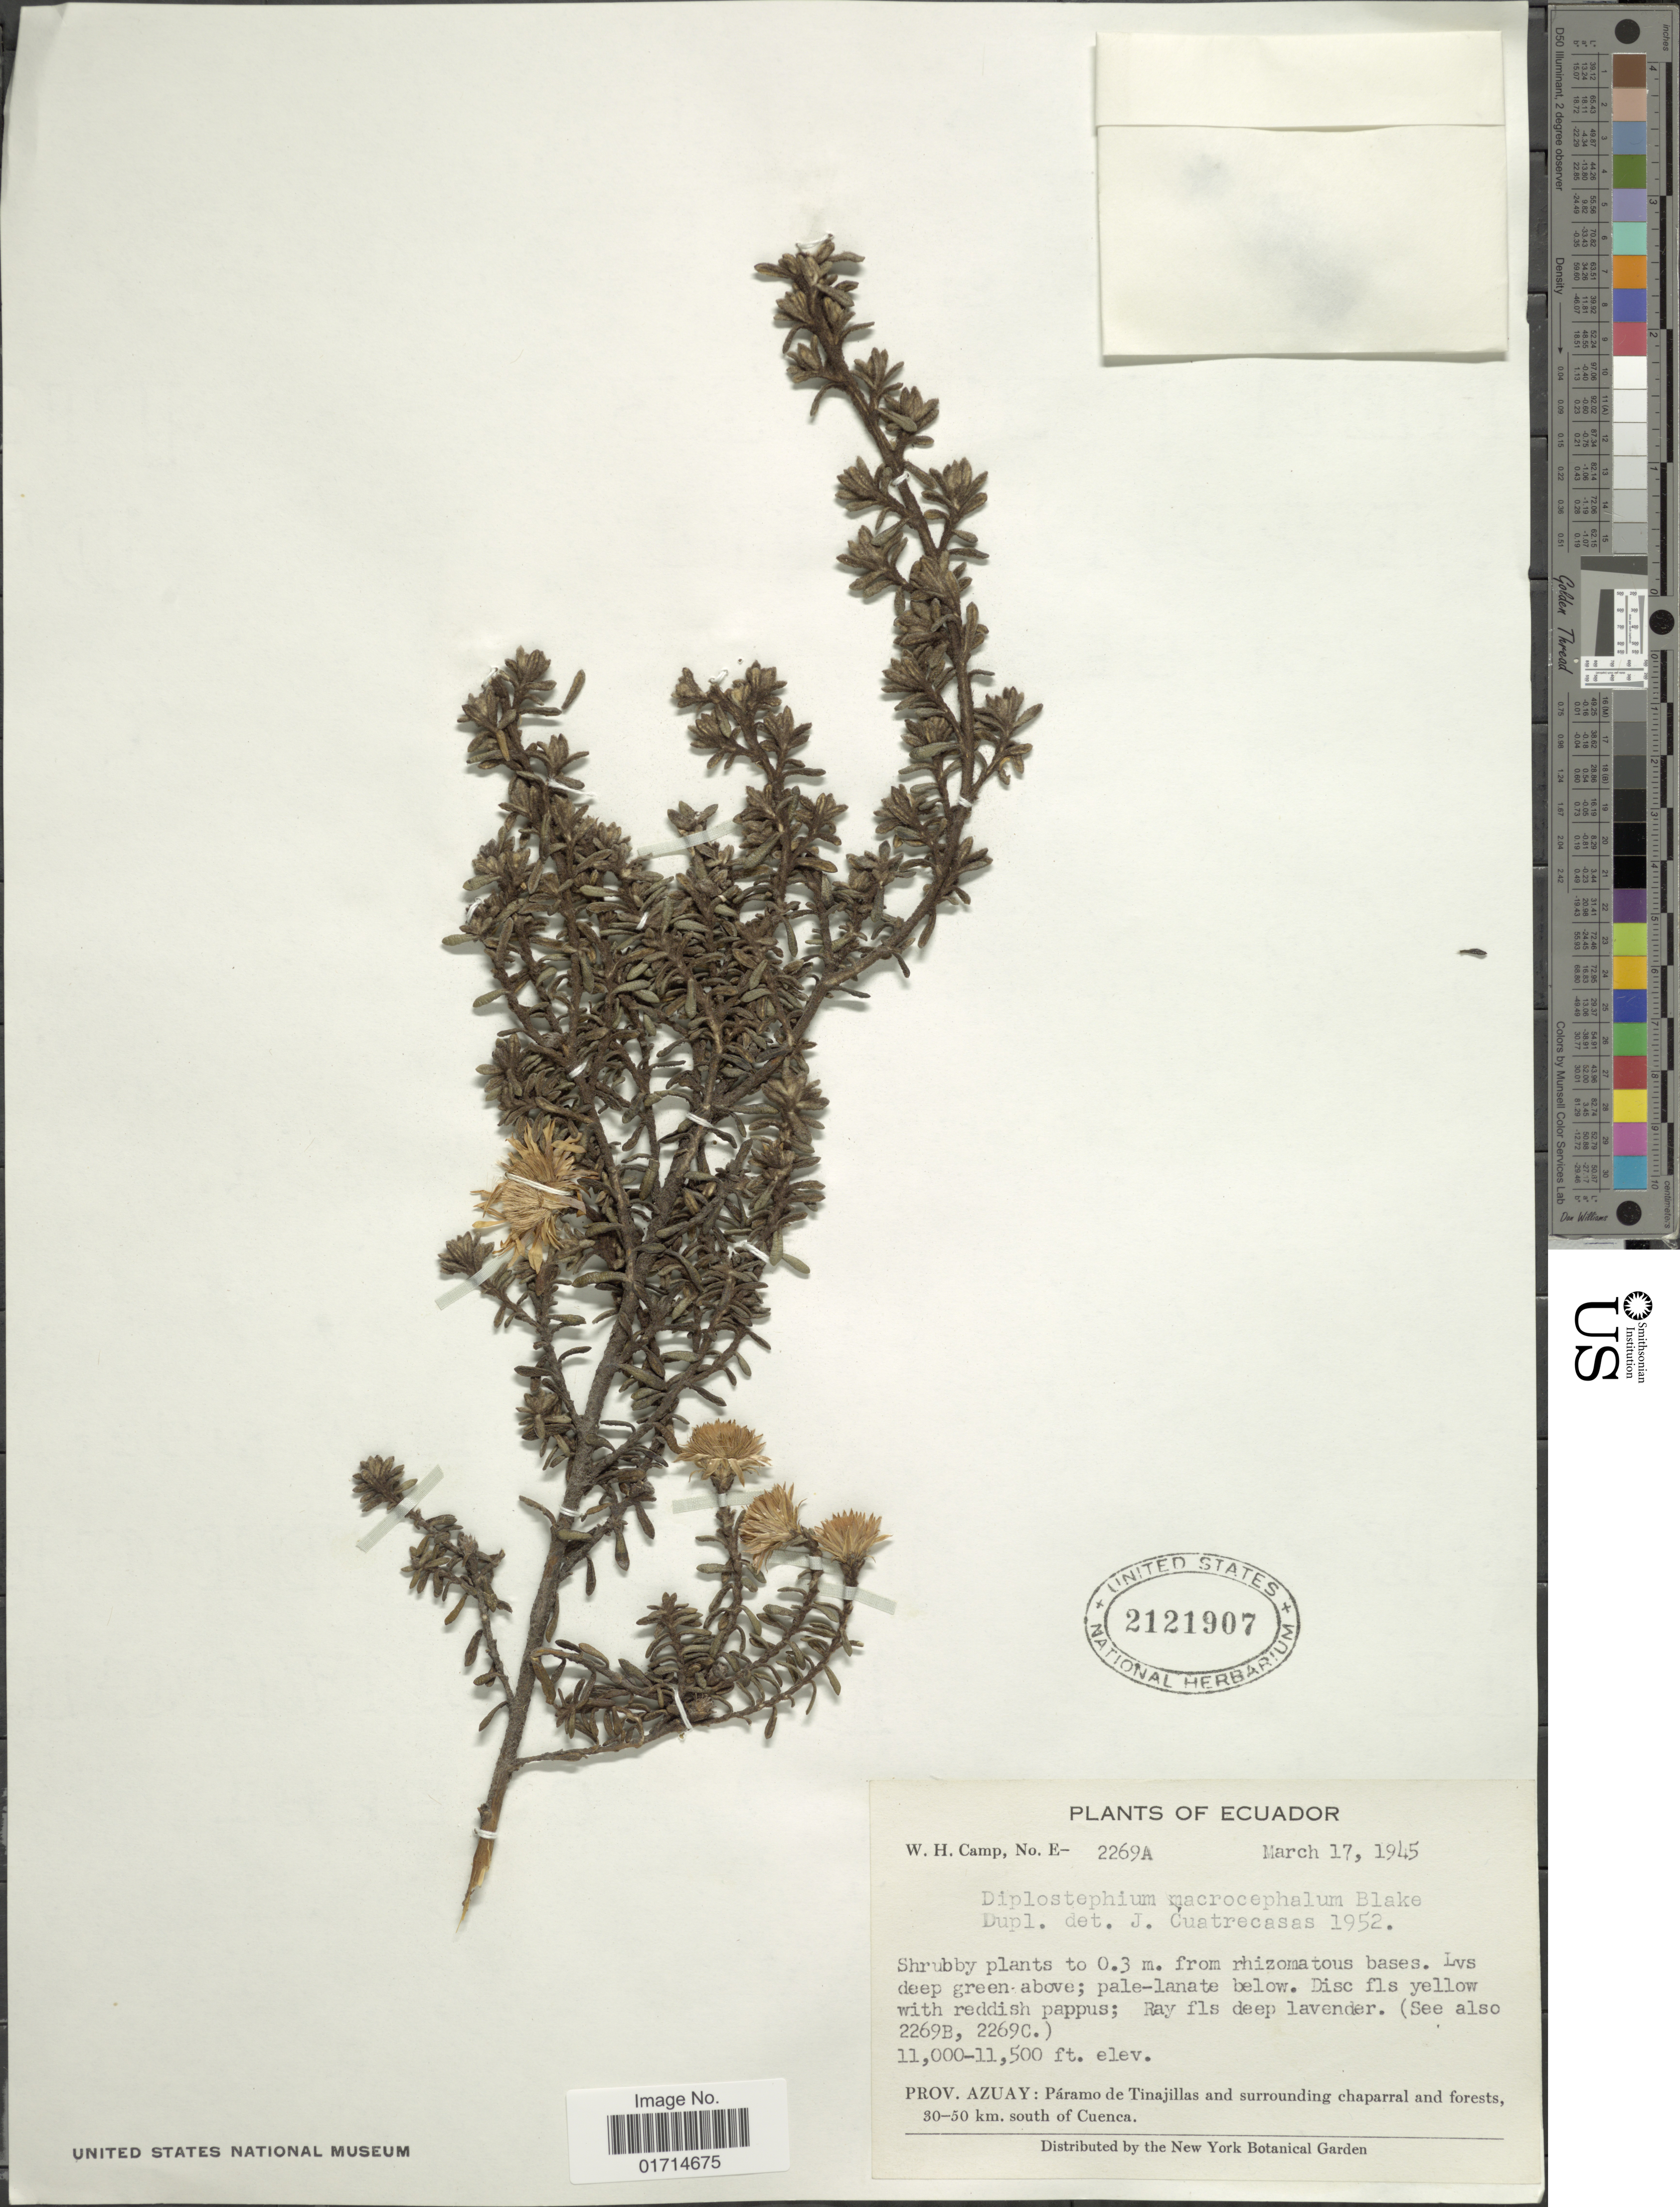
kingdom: Plantae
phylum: Tracheophyta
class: Magnoliopsida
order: Asterales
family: Asteraceae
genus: Diplostephium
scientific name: Diplostephium hartwegii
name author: Hieron.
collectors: W. H. Camp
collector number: E-2269A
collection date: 1945-03-17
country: Ecuador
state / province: Azuay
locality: Paramo de Tinajillas and surrounding chaparral and forests, 30-50 km, south of Cuenca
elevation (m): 3353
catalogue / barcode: US 2121907